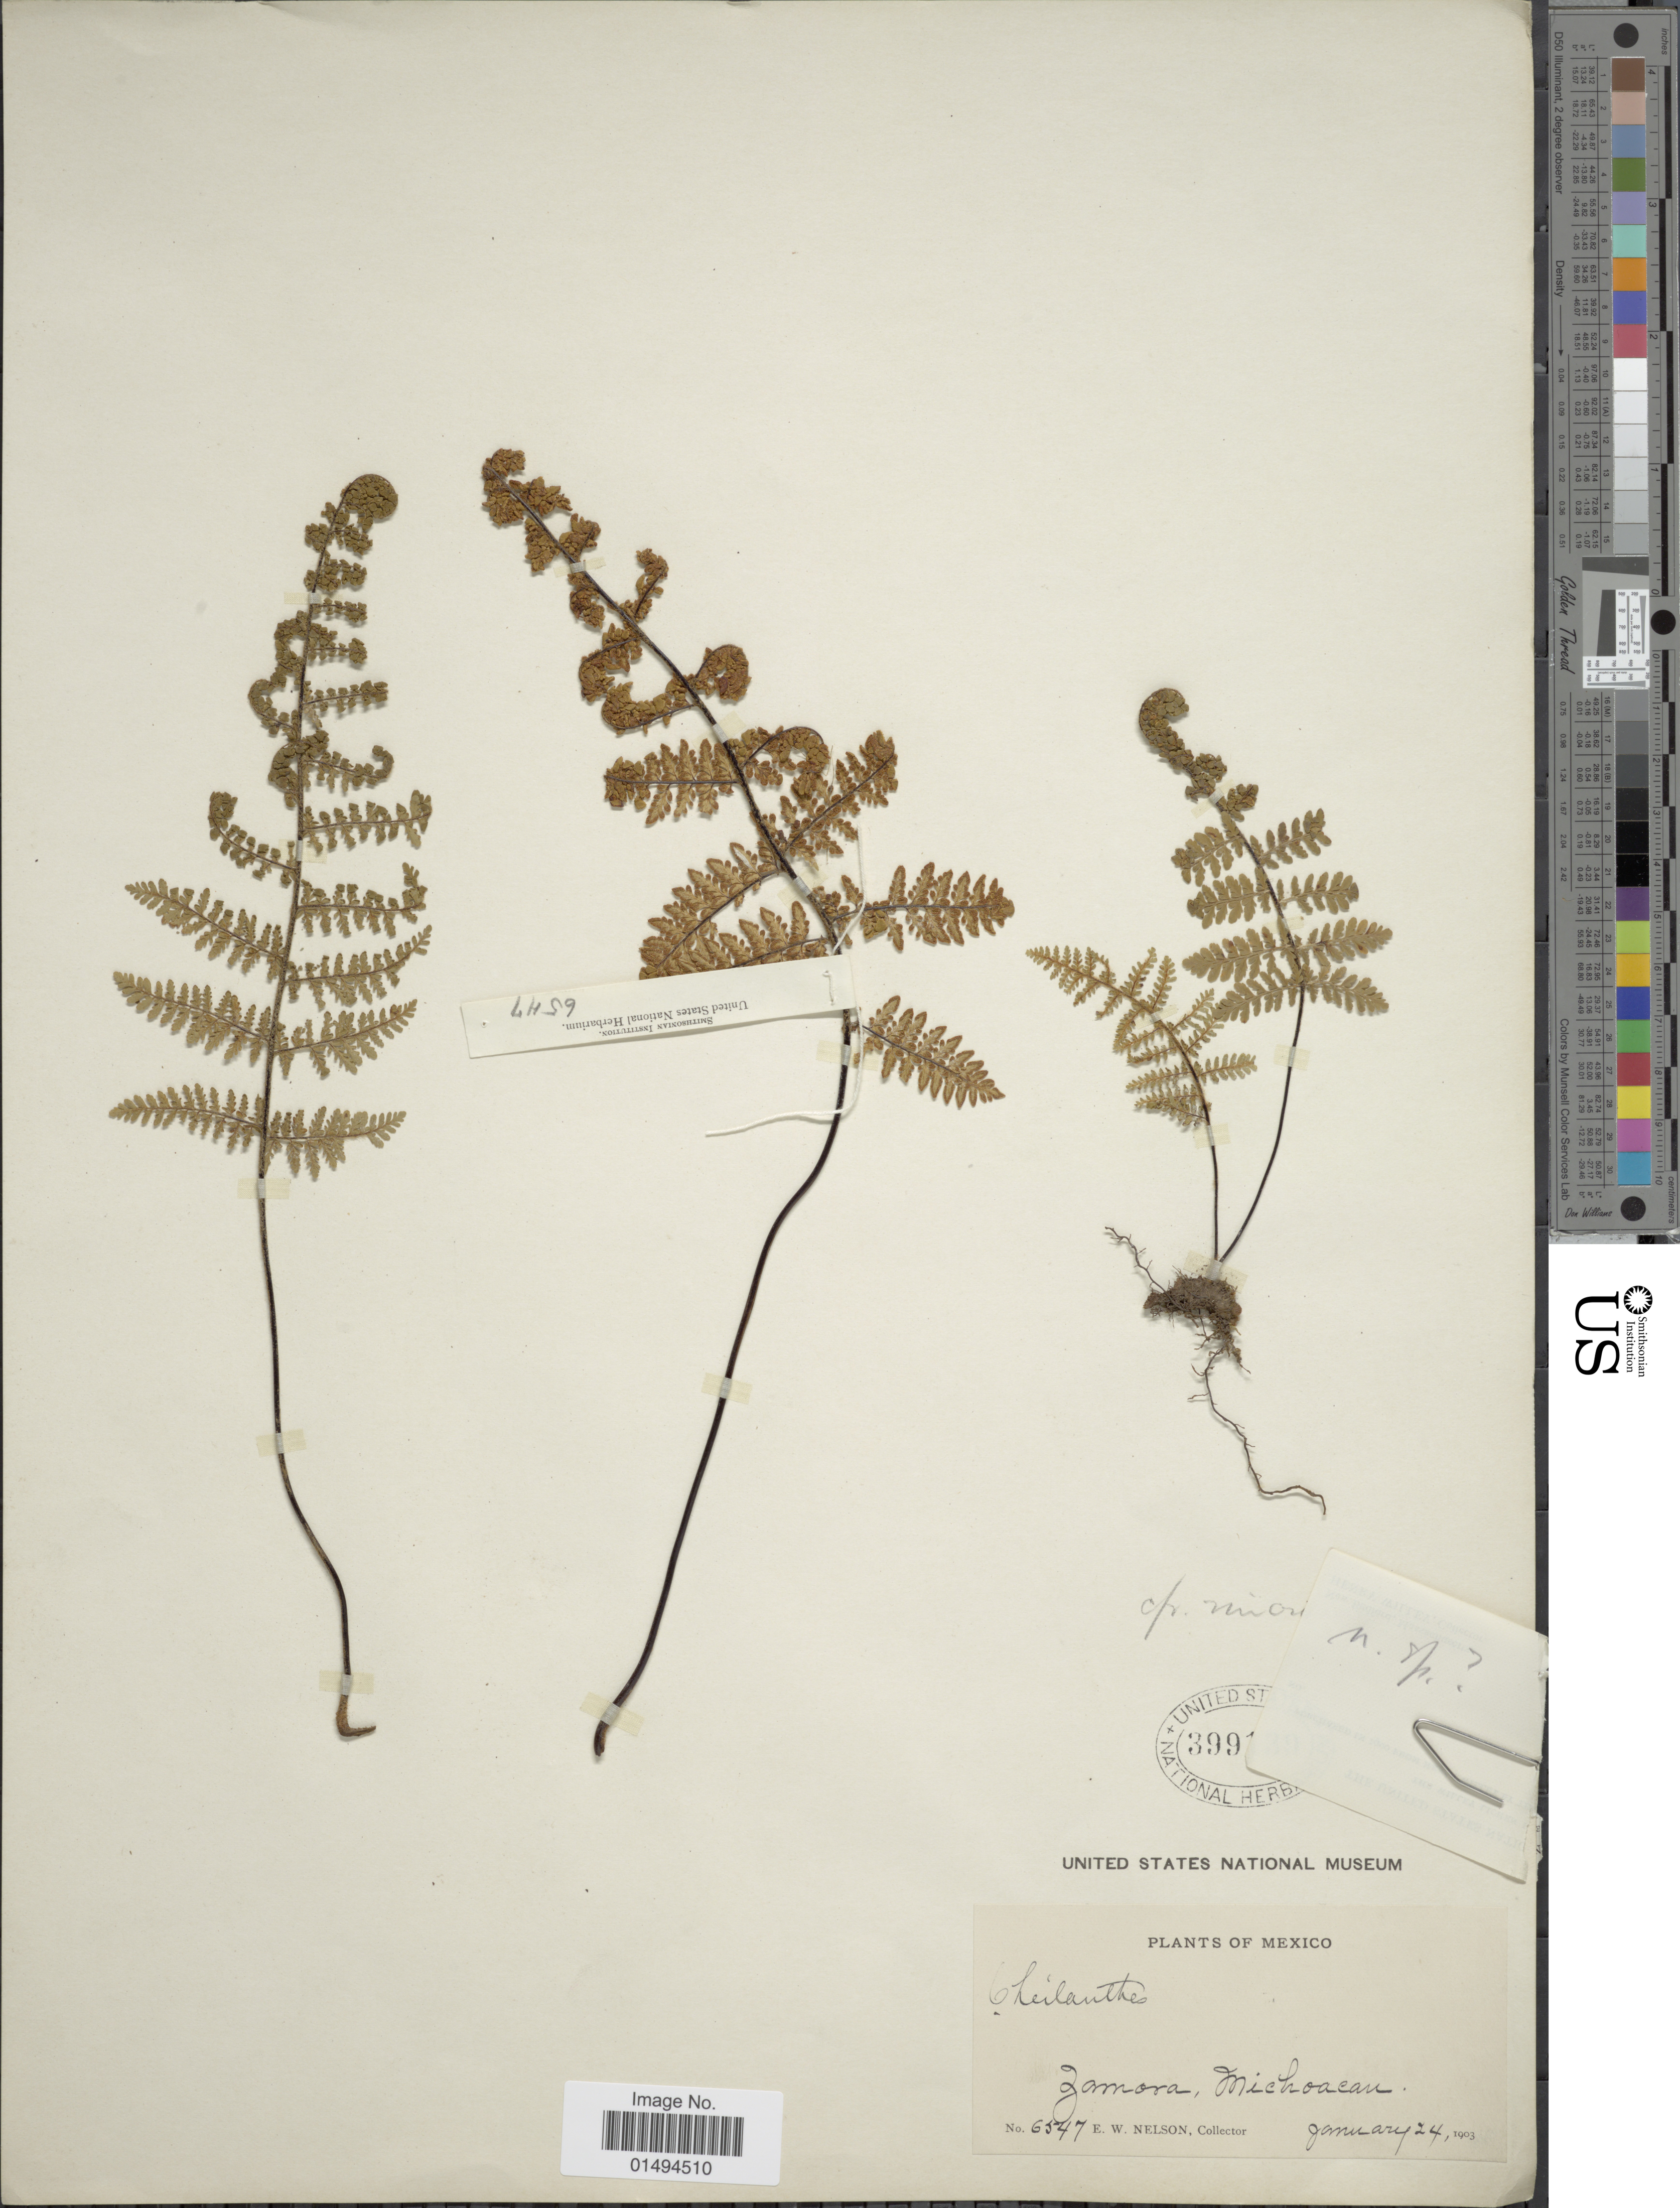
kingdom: Plantae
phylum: Tracheophyta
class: Polypodiopsida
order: Polypodiales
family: Pteridaceae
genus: Myriopteris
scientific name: Myriopteris cucullans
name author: (Fée) Grusz & Windham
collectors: E. W. Nelson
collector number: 6547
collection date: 1903-01-24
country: Mexico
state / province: Michoacán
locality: Zamora